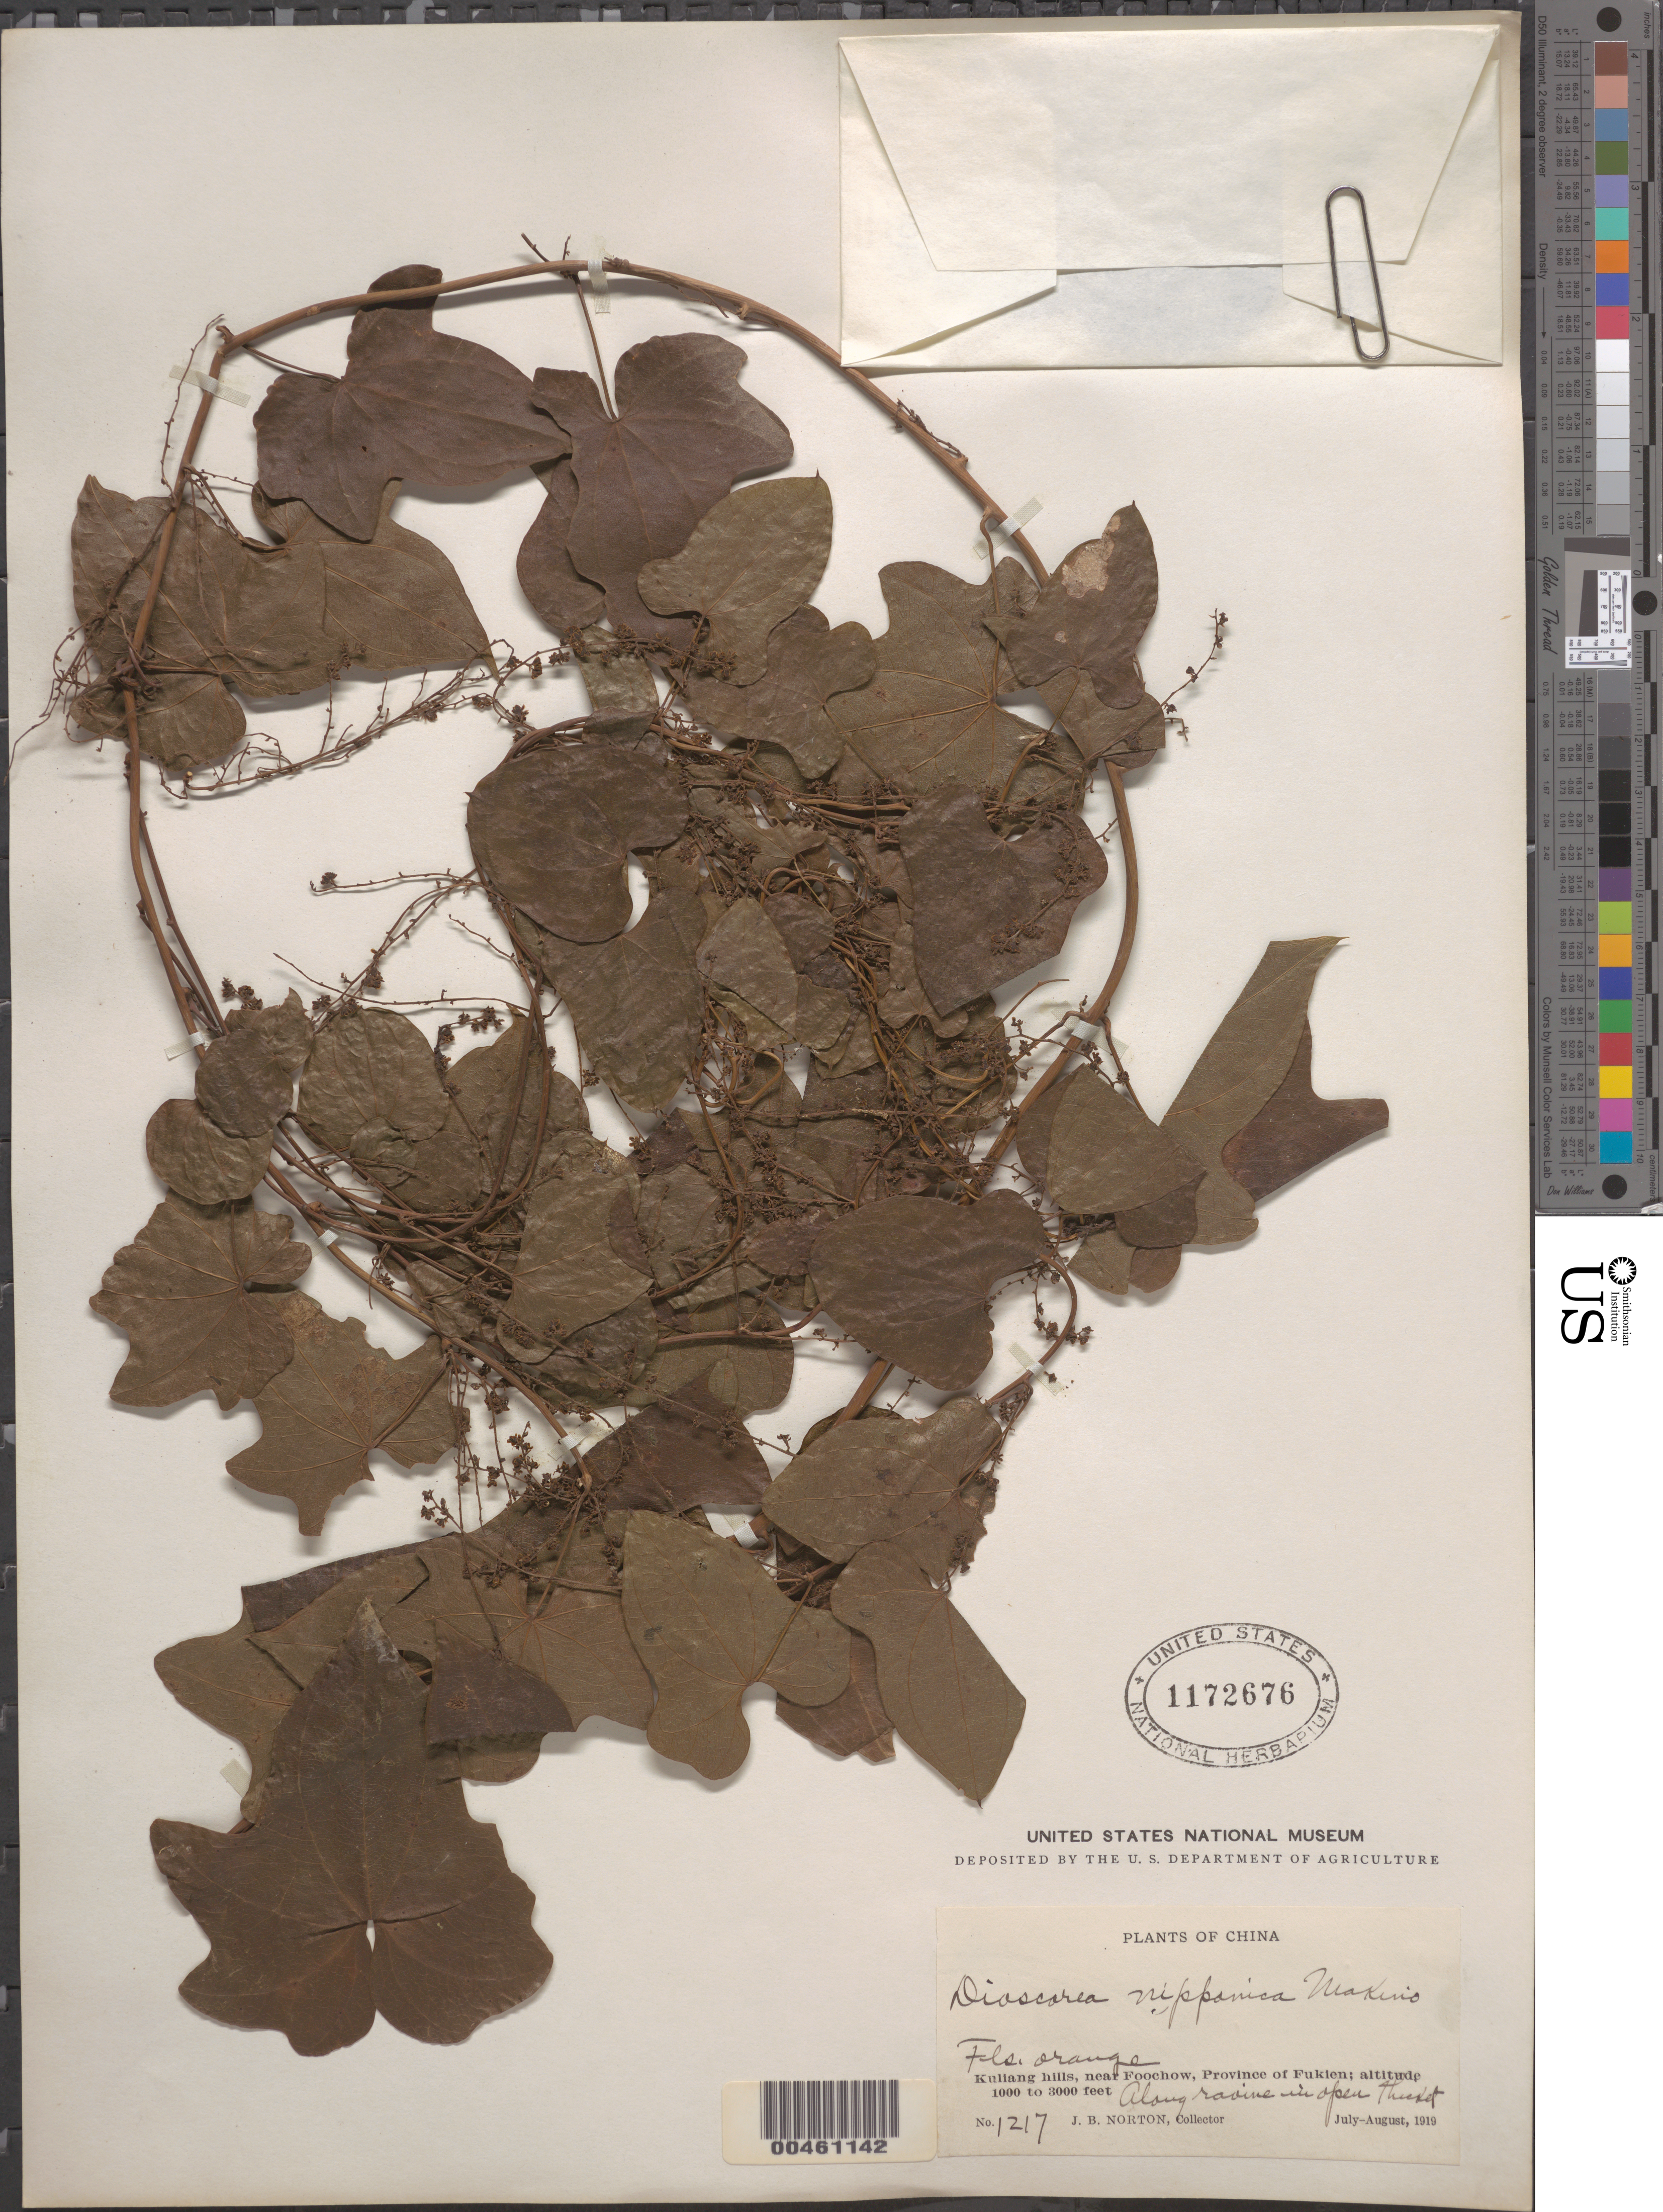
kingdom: Plantae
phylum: Tracheophyta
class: Liliopsida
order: Dioscoreales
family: Dioscoreaceae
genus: Dioscorea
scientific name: Dioscorea nipponica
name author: Makino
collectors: J. Norton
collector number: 1217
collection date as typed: Jul 1919 to -- Aug 1919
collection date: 1919-07/1919-08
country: China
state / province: Fujian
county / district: Foochow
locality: Kuliang Hills [Foochow Dist. = Fuzhou Shi]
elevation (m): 305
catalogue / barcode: US 1172676